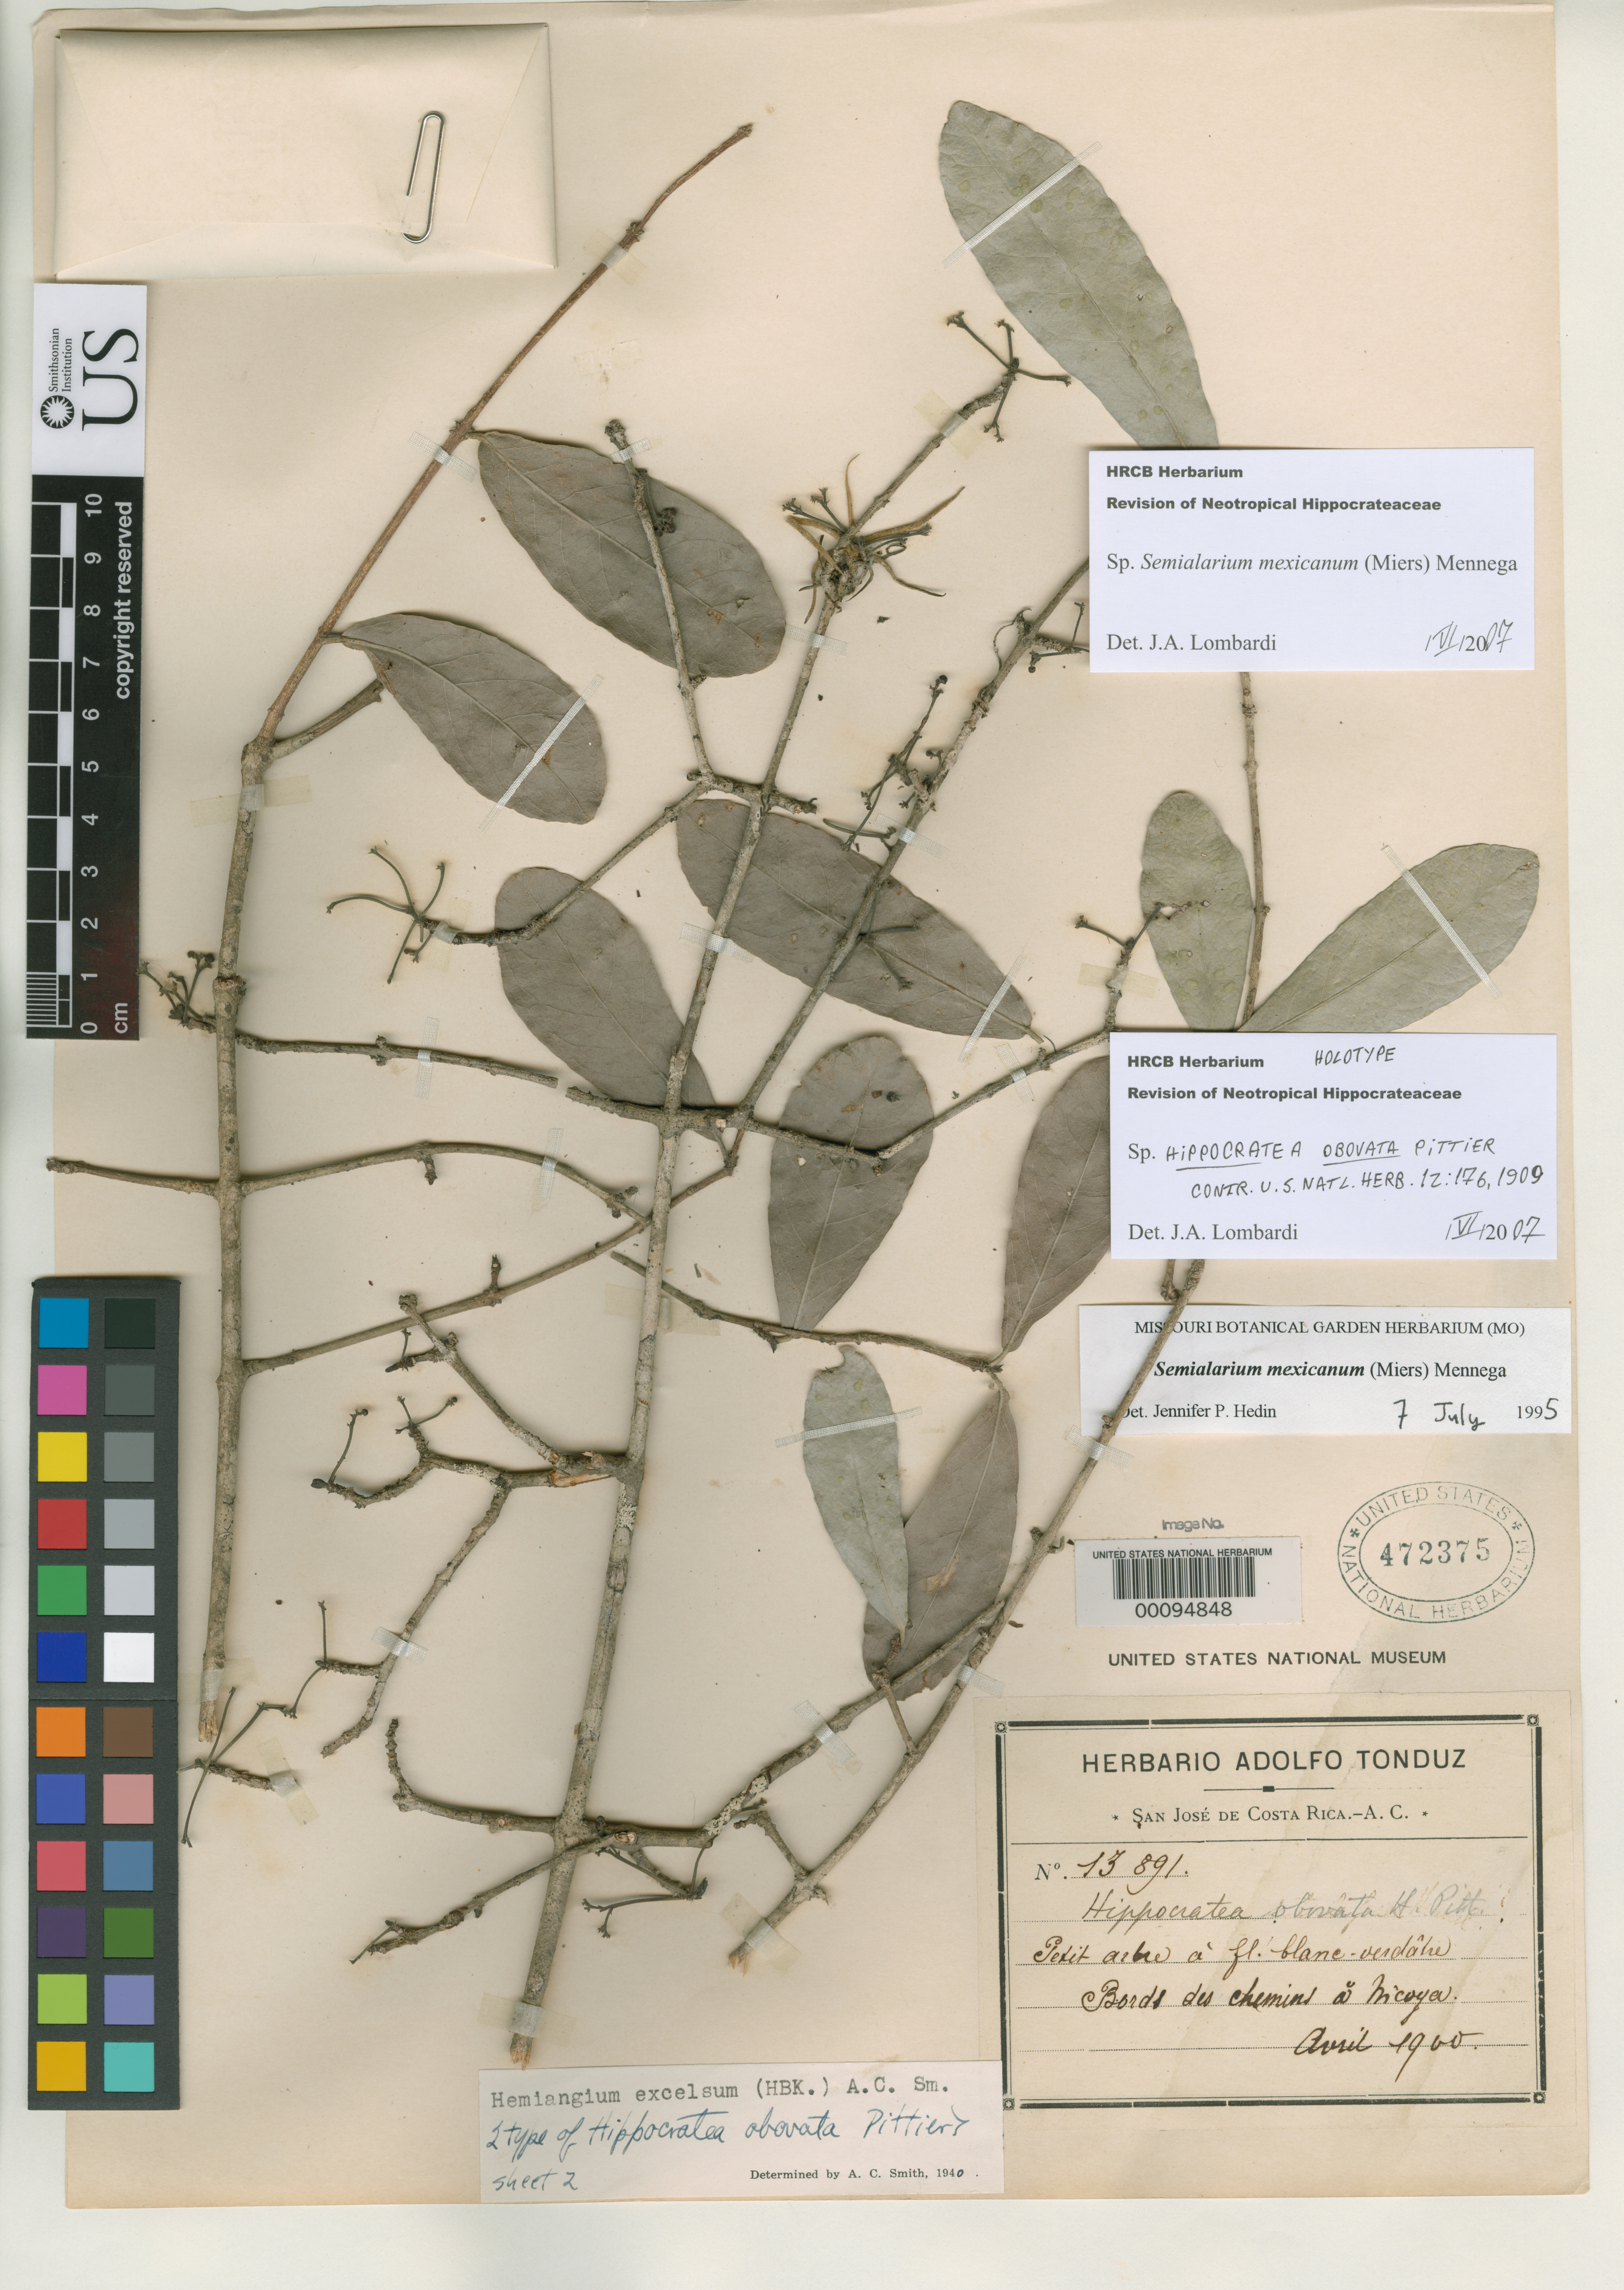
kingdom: Plantae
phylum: Tracheophyta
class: Magnoliopsida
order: Celastrales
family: Celastraceae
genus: Hippocratea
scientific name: Hippocratea obovata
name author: Pittier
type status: Holotype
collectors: A. Tonduz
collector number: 13891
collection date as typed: Apr 1900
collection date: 1900-04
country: Costa Rica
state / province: San José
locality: Bords des Chemin a Nicoya.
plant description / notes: Annotated as "sheet 2" of "type" by A.C. Smith (1940) but this sheet (472375) explicitly cited by sheet number in protologue and unambiguously the holotype.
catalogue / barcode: US 472375